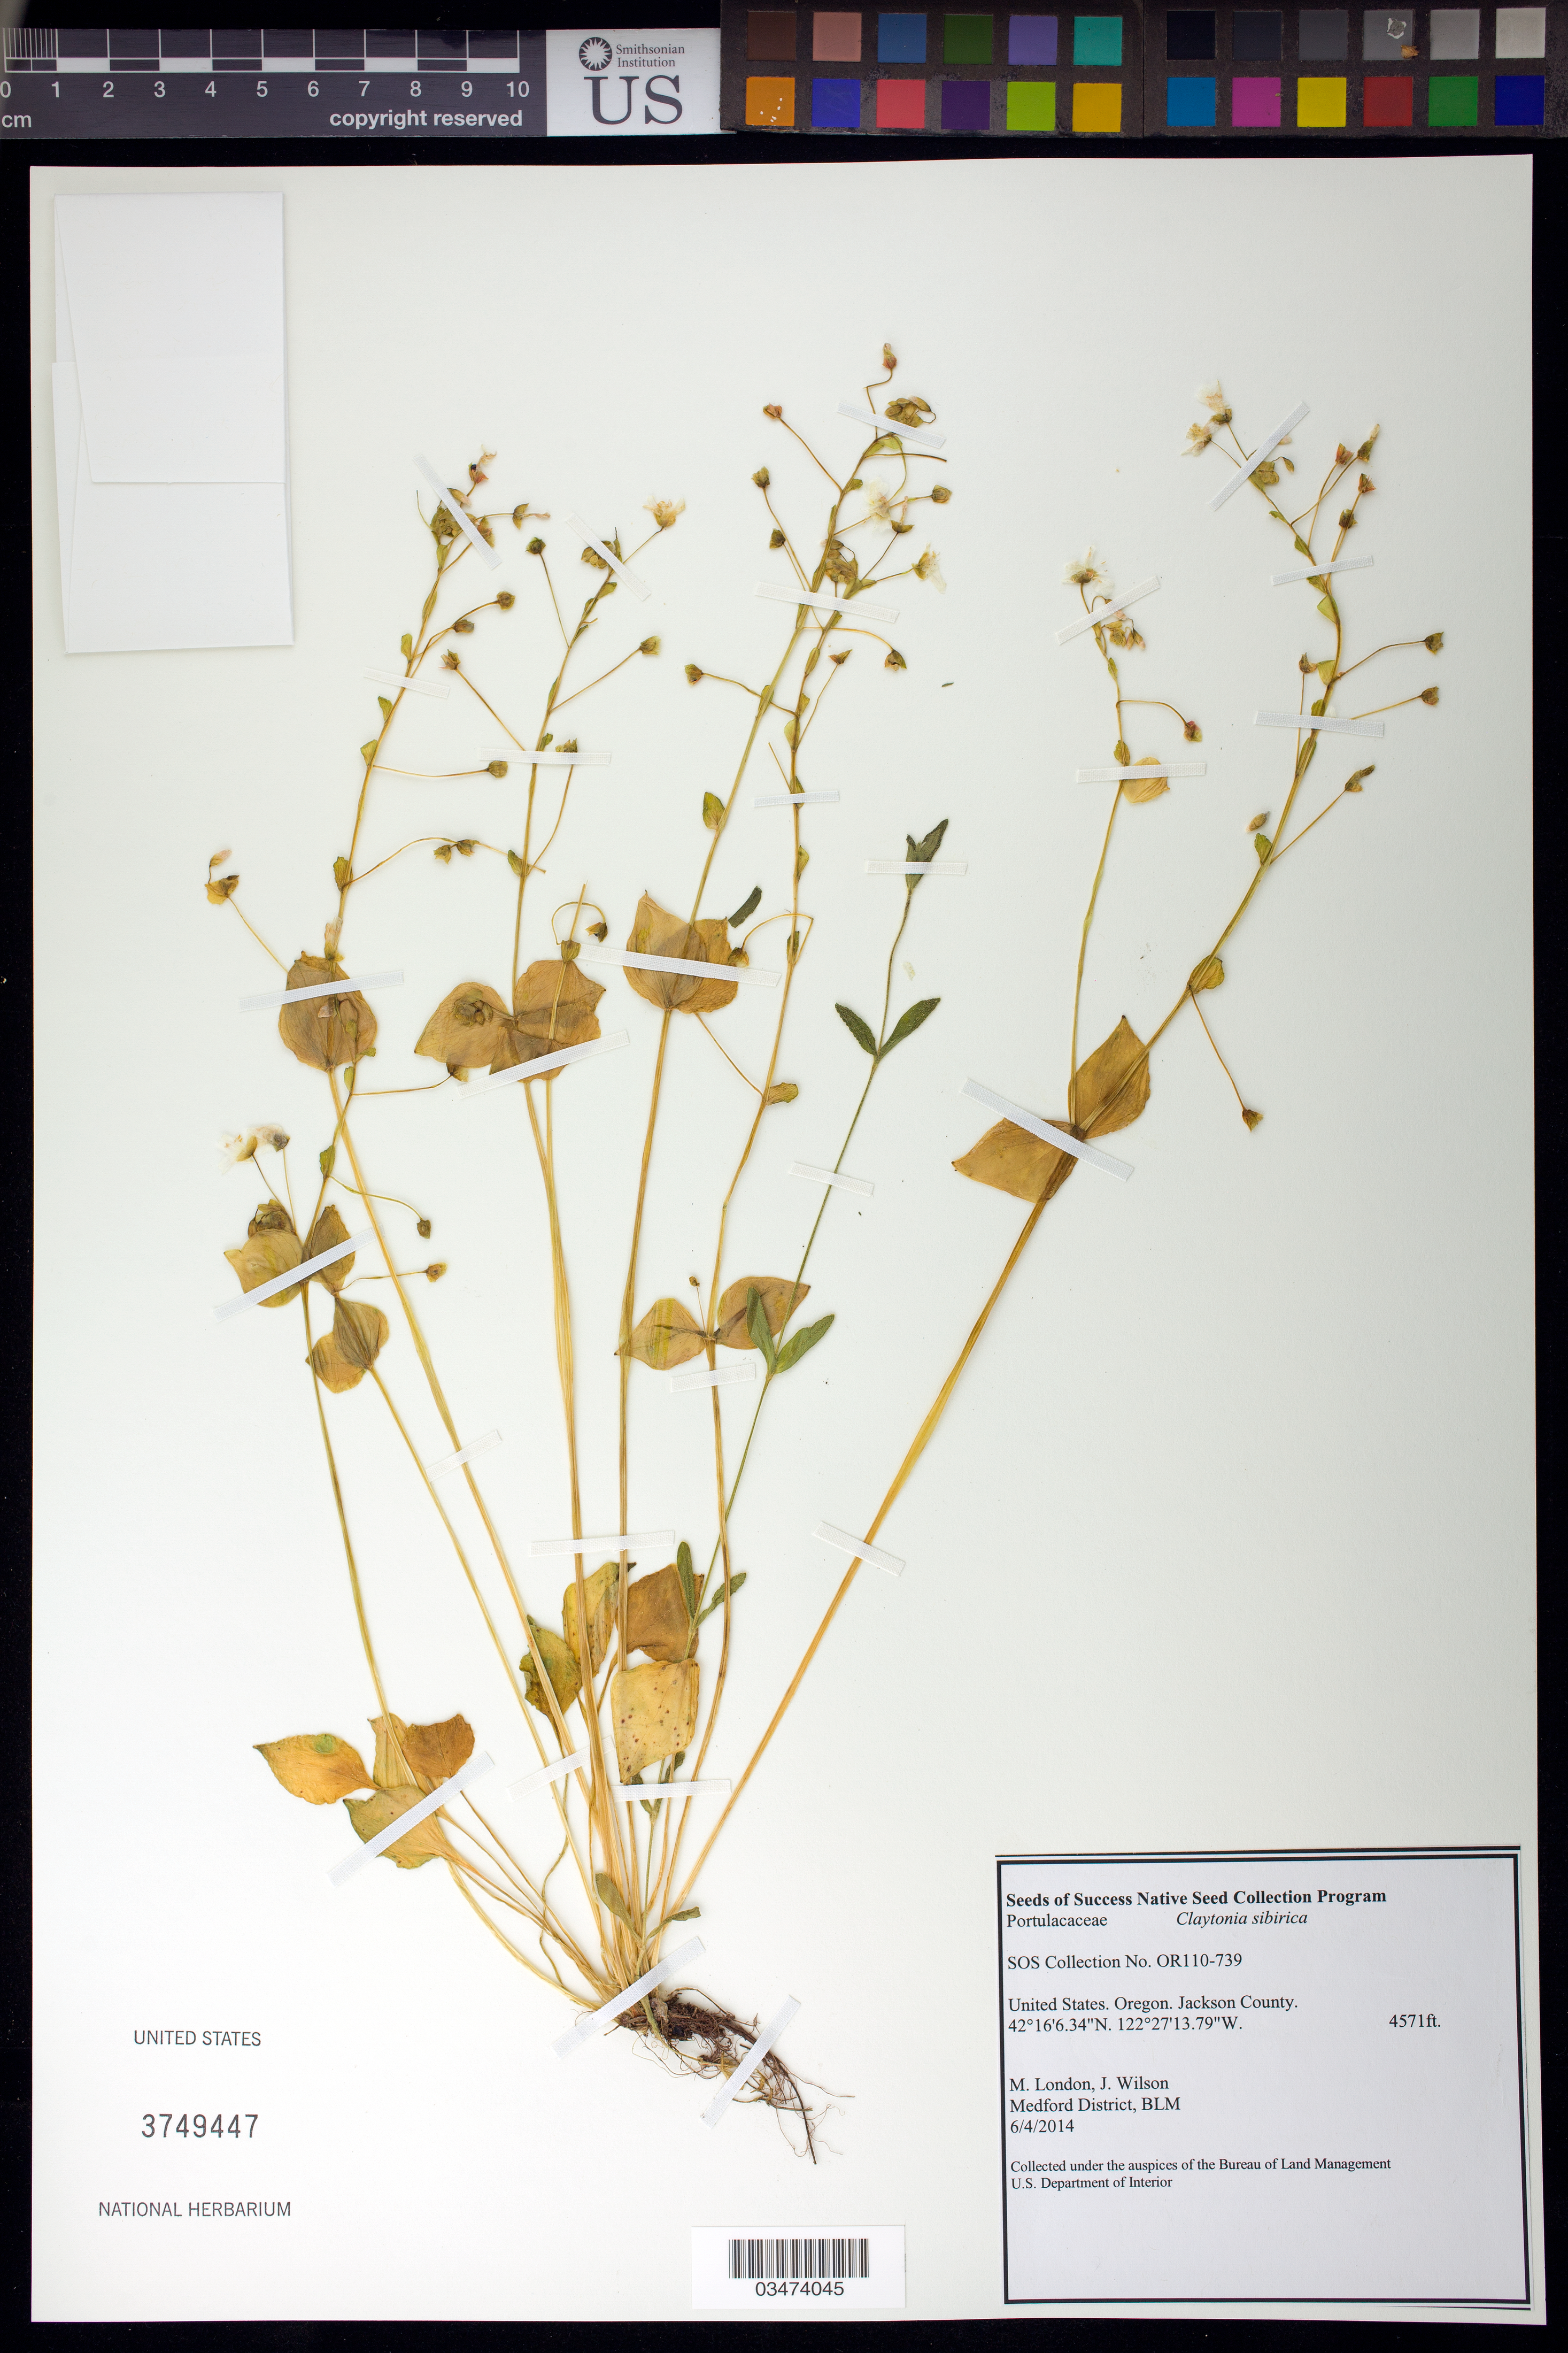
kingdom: Plantae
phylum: Tracheophyta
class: Magnoliopsida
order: Caryophyllales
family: Montiaceae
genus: Claytonia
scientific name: Claytonia sibirica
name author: L.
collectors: M. London & J. Wilson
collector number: OR110-739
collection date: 2014-06-04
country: United States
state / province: Oregon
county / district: Jackson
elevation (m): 1393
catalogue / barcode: US 3749447